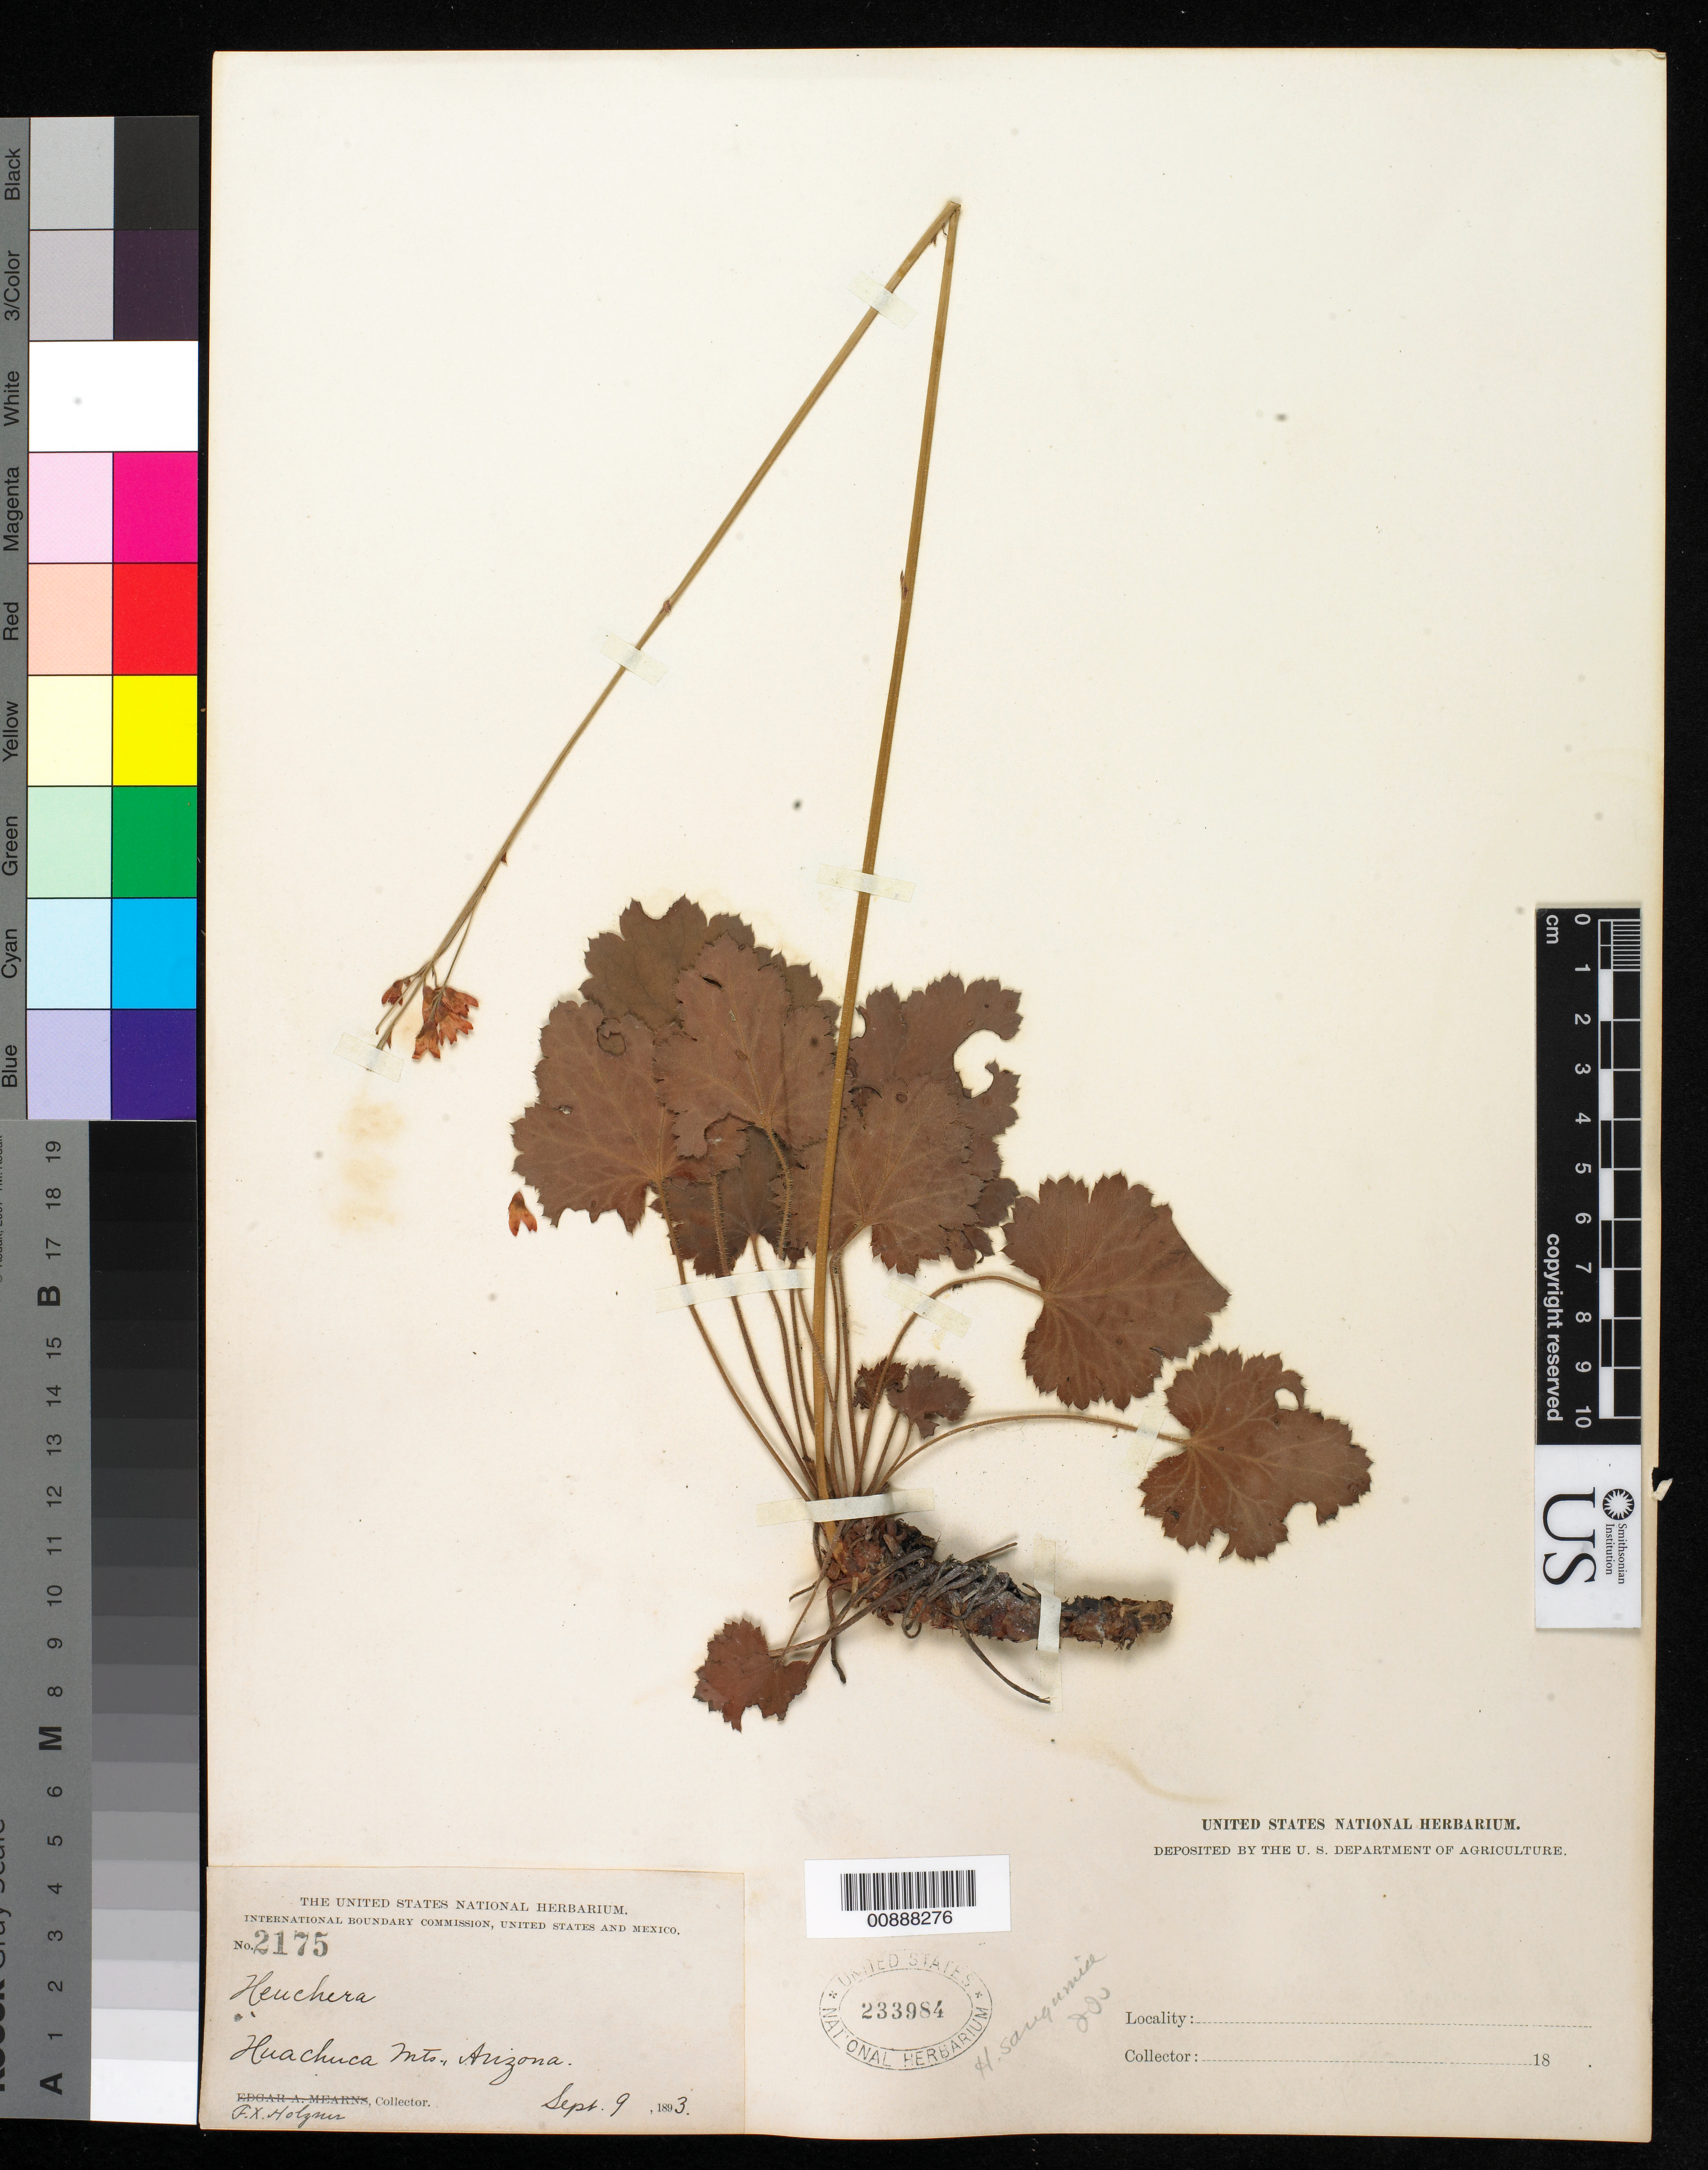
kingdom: Plantae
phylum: Tracheophyta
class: Magnoliopsida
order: Saxifragales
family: Saxifragaceae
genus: Heuchera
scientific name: Heuchera sanguinea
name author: Engelm.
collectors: F. X. Holzner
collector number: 2175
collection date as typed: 09 Sep 1893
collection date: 1893-09-09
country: United States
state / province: Arizona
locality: Huachuca Mts.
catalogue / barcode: US 233984